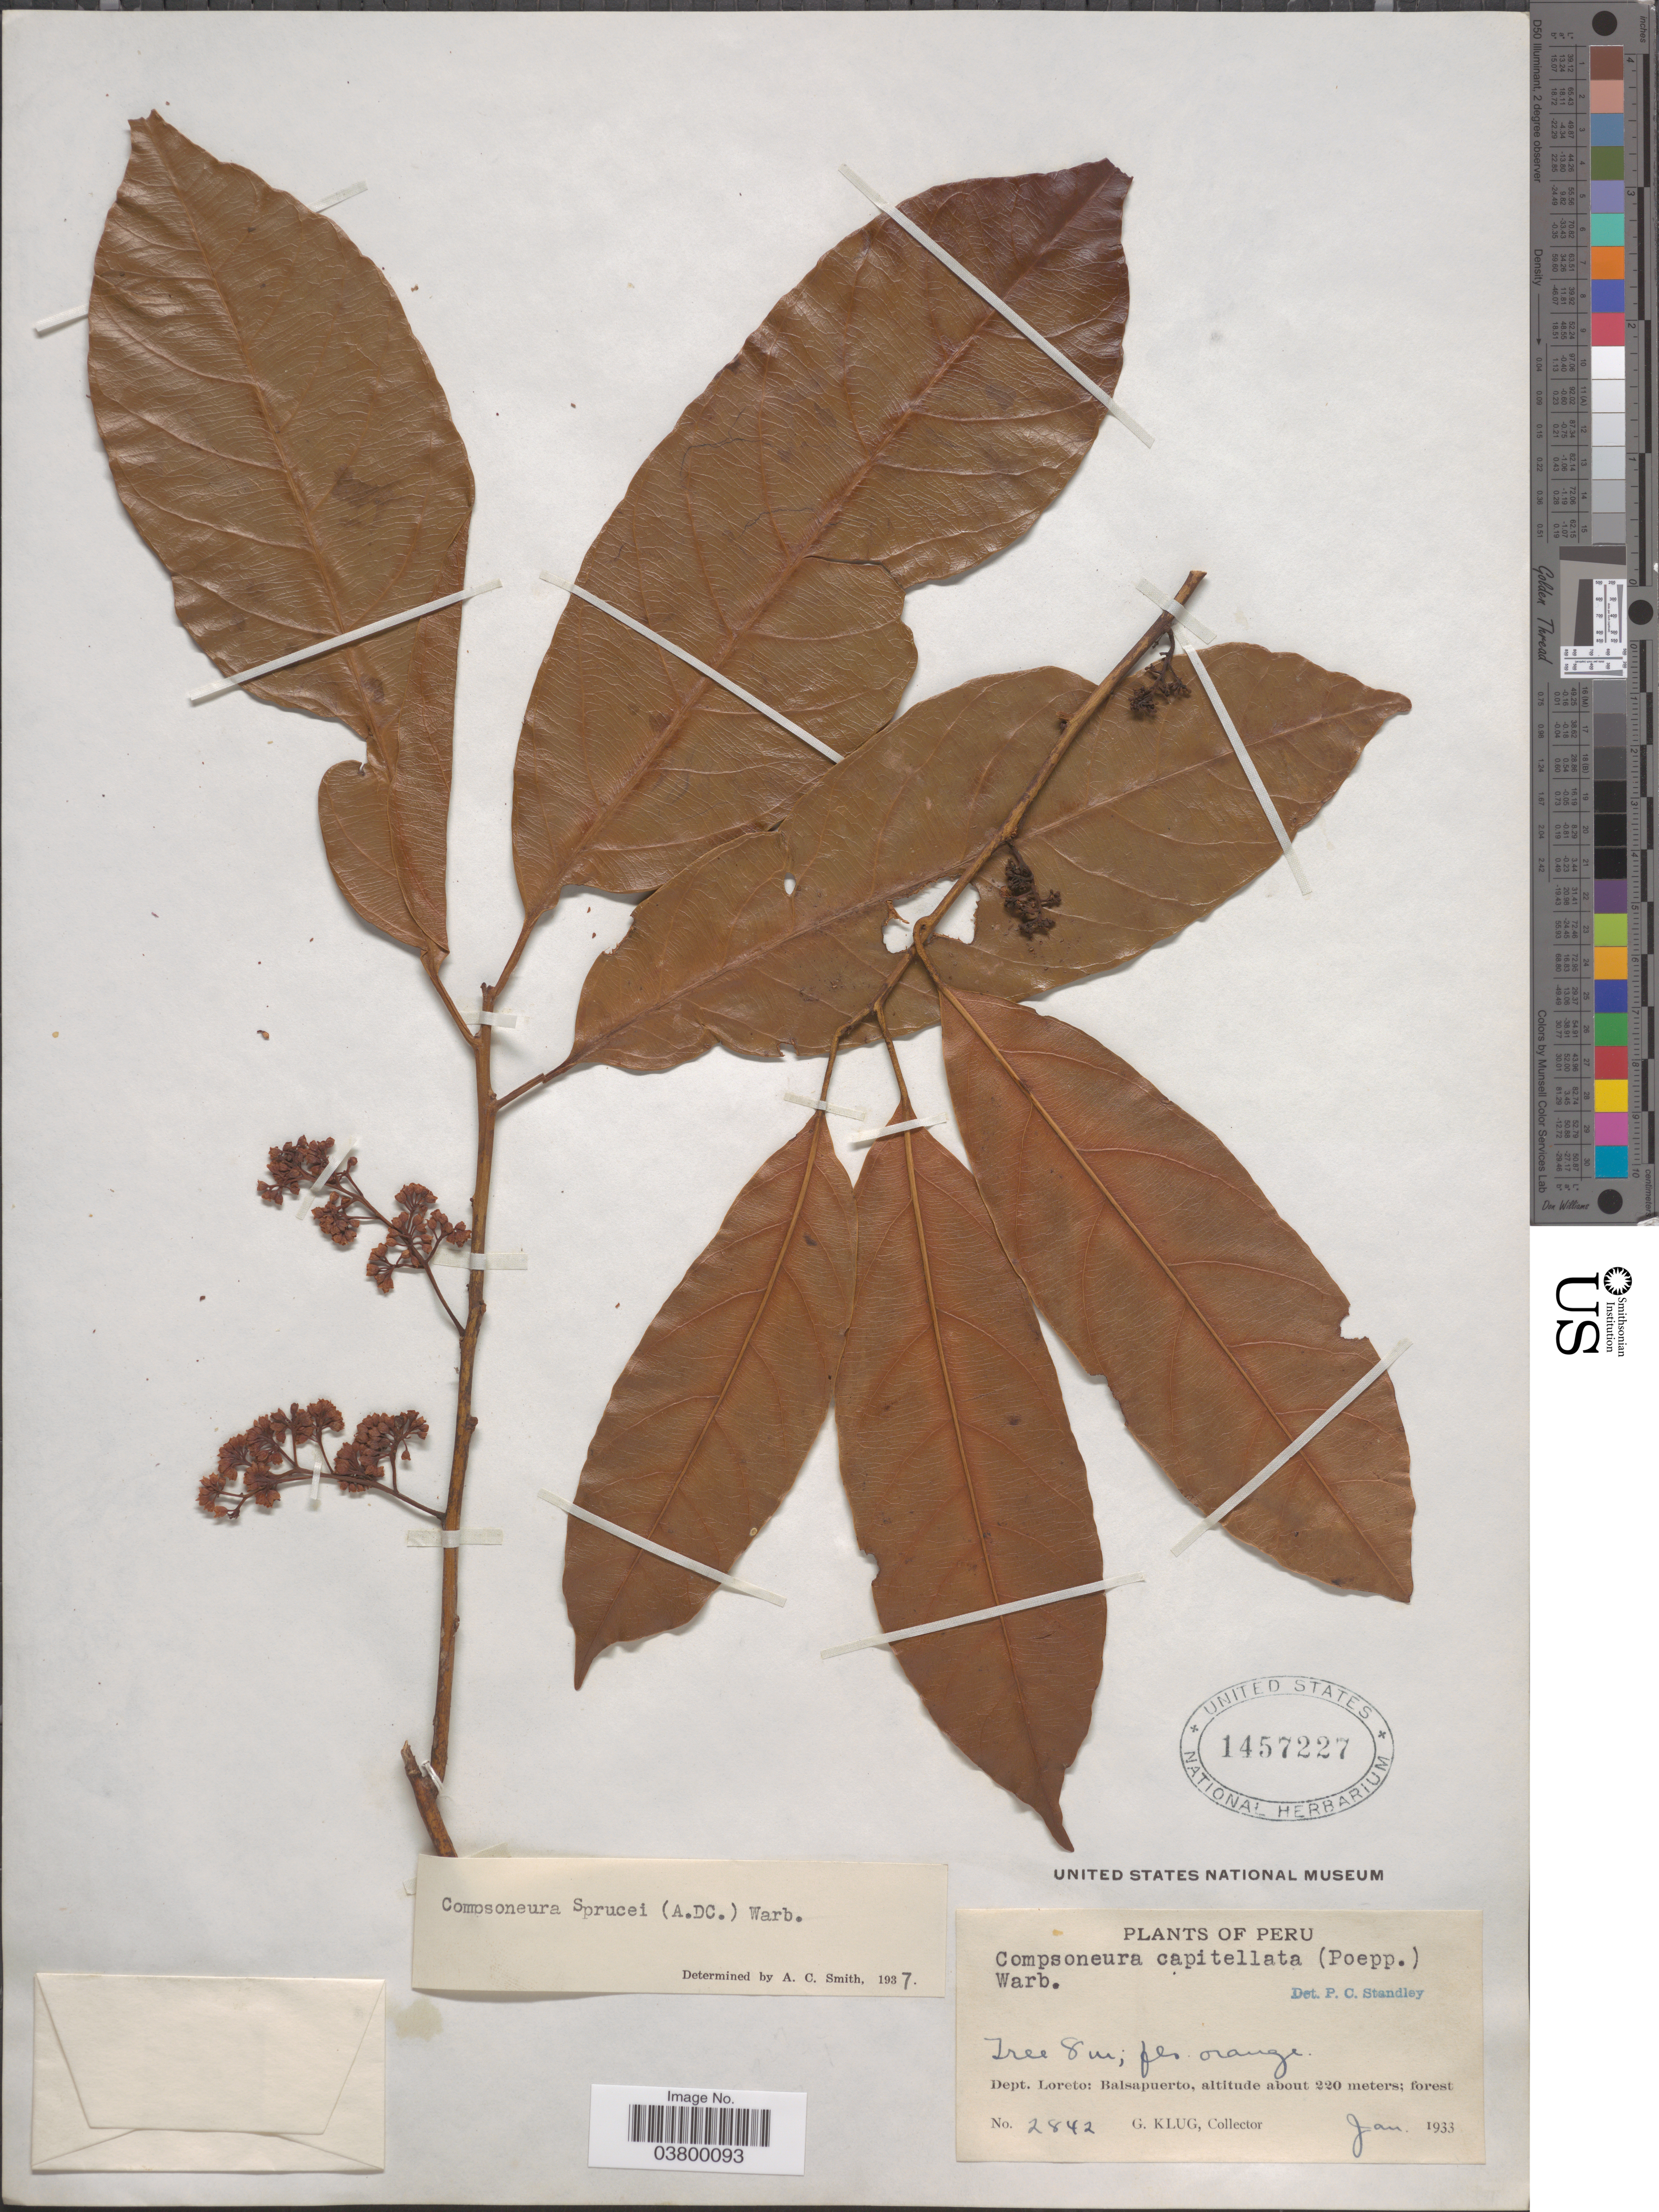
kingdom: Plantae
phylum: Tracheophyta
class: Magnoliopsida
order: Magnoliales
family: Myristicaceae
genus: Compsoneura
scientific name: Compsoneura sprucei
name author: (A. DC.) Warb.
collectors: G. Klug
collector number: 2842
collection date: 1933-01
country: Peru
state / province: Loreto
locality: Dept. Loreto: Balsapuerto.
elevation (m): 220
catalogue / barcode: US 1457227